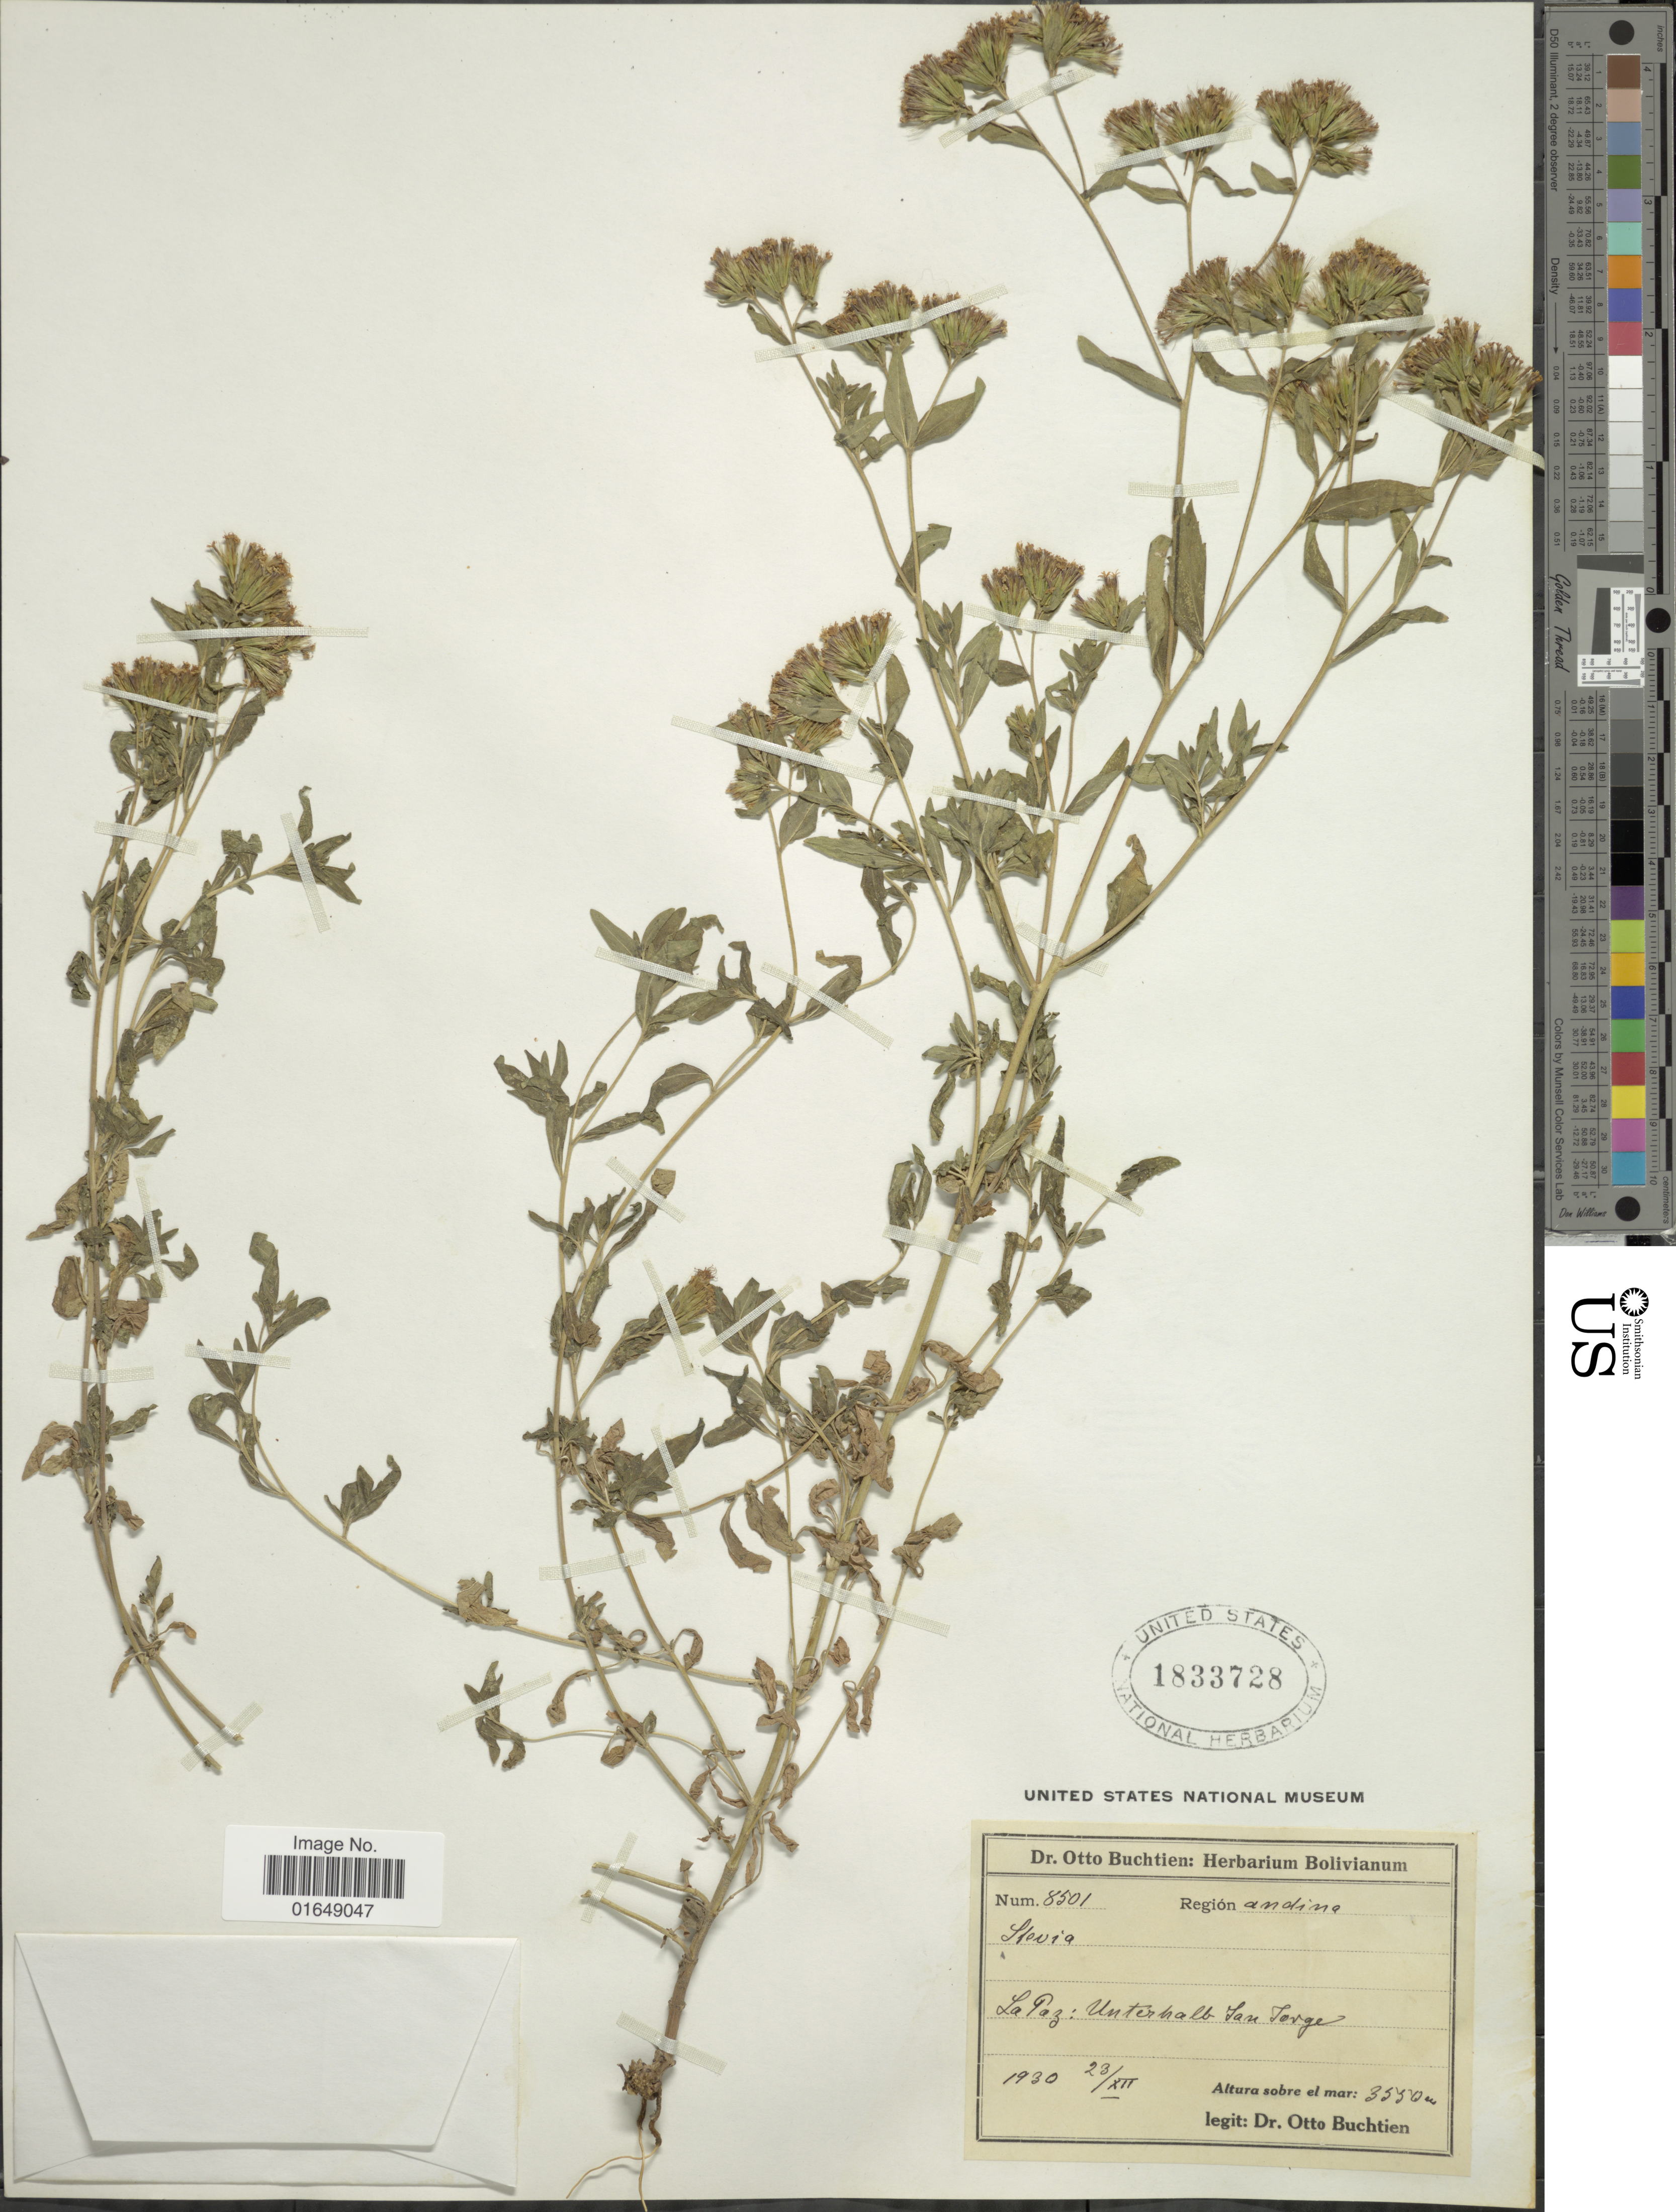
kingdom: Plantae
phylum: Tracheophyta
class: Magnoliopsida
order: Asterales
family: Asteraceae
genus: Stevia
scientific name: Stevia sp.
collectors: O. Buchtien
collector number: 8501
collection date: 1930-12-23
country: Bolivia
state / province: La Paz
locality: Unterhalb San Jorge, region Andina.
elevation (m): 3550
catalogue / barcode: US 1833728